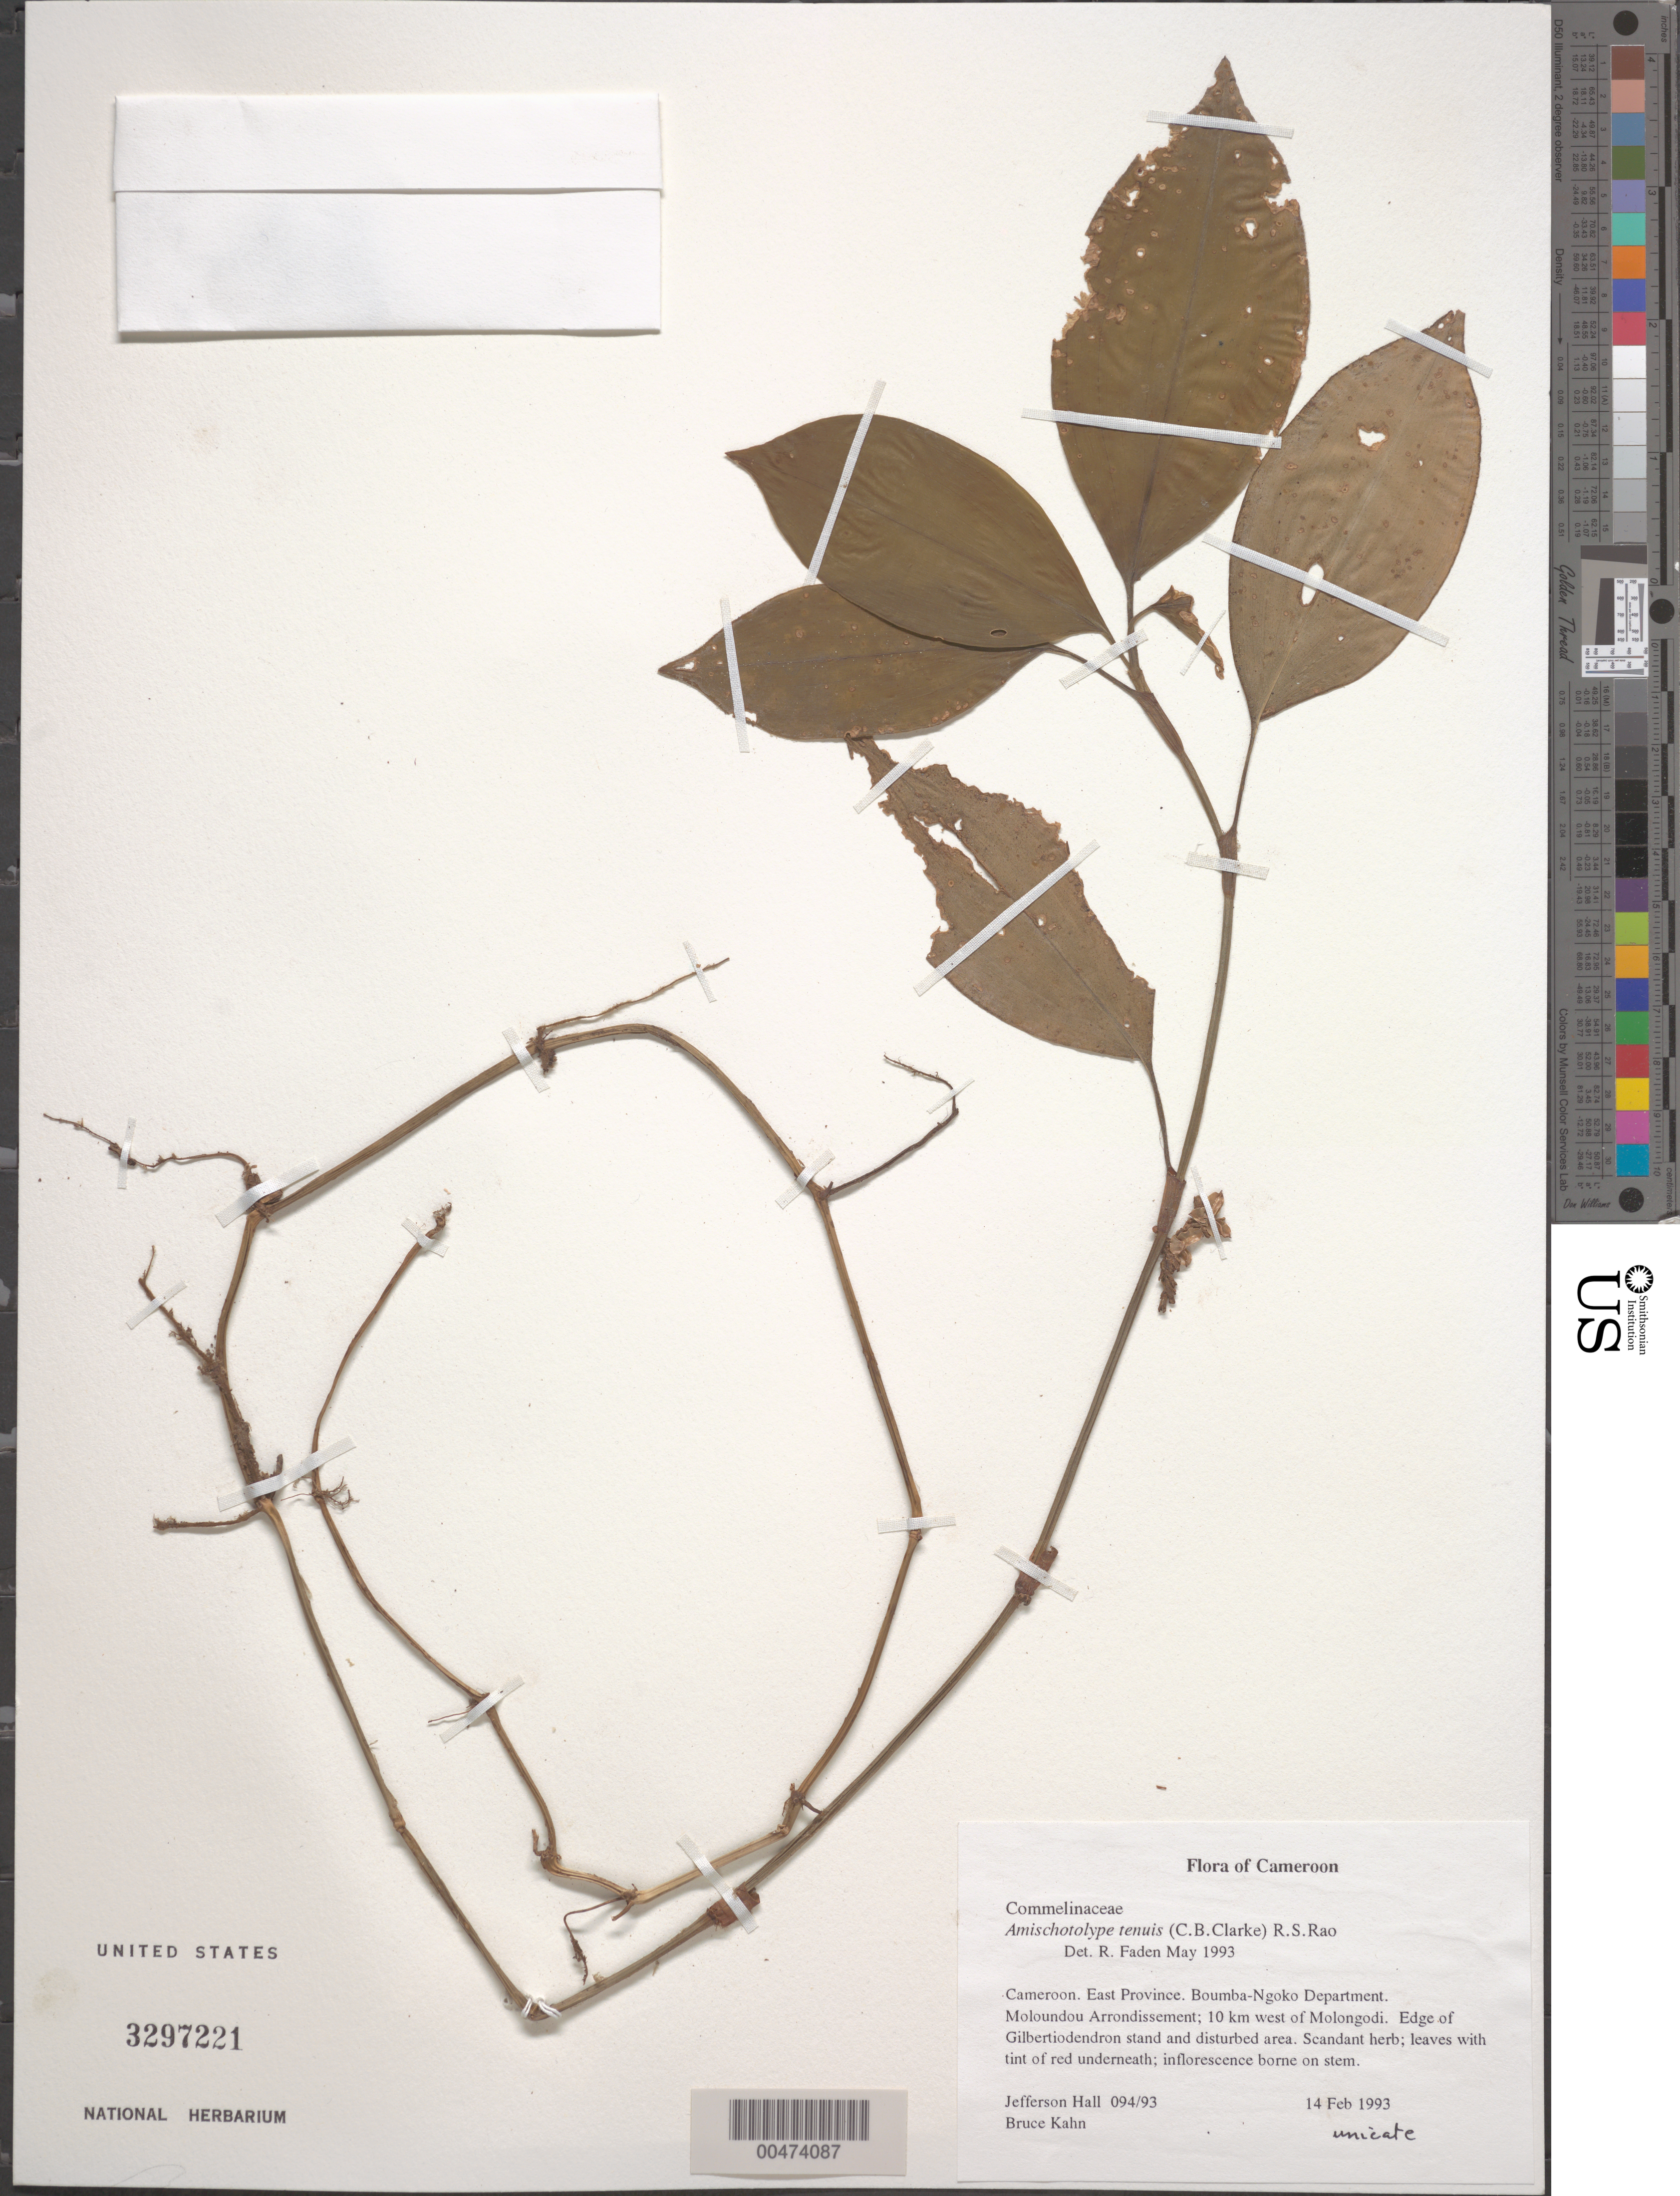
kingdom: Plantae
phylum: Tracheophyta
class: Liliopsida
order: Commelinales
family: Commelinaceae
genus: Amischotolype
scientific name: Amischotolype tenuis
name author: (C.B. Clarke) R.S. Rao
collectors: J. Hall & B. Kahn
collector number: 094/93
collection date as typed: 14 Feb 1993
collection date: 1993-02-14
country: Cameroon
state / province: Est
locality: Boumba-ngoko, moloundou arrondissement, w of molongodi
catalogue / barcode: US 3297221